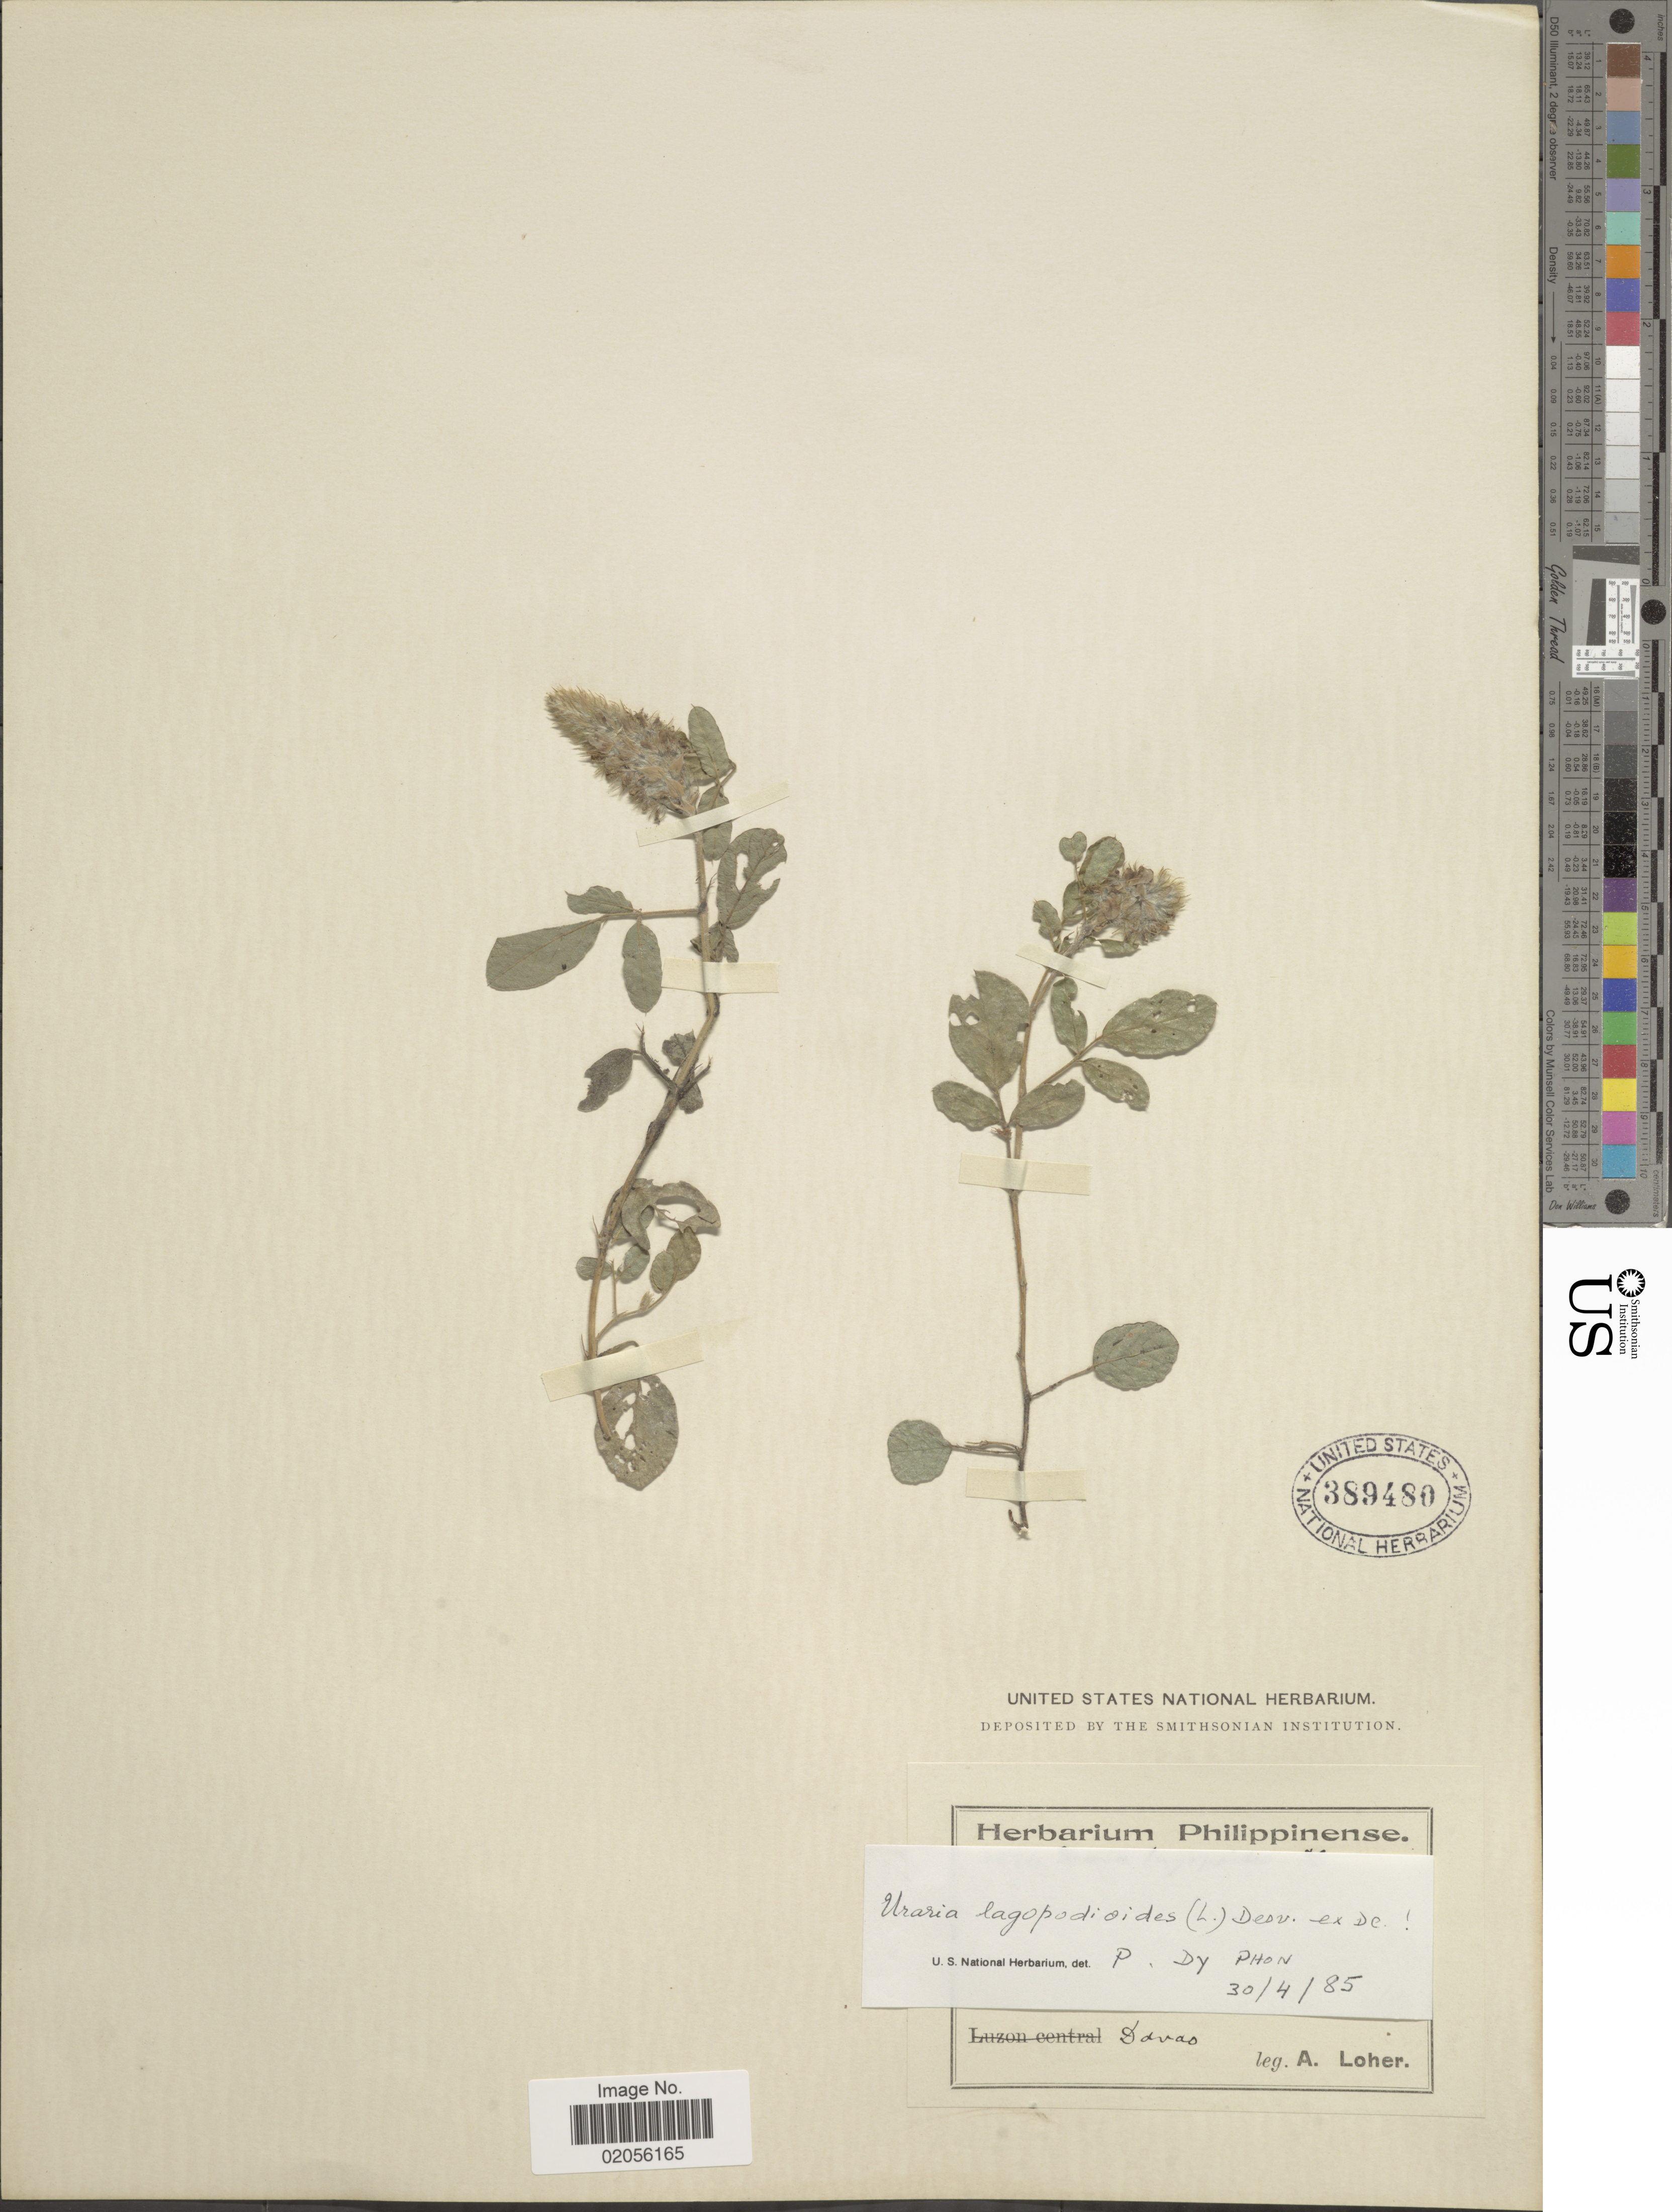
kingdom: Plantae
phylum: Tracheophyta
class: Magnoliopsida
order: Fabales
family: Fabaceae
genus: Uraria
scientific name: Uraria lagopodioides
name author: (L.) Desv. ex DC.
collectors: A. Loher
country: Philippines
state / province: Davao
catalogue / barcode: US 389480